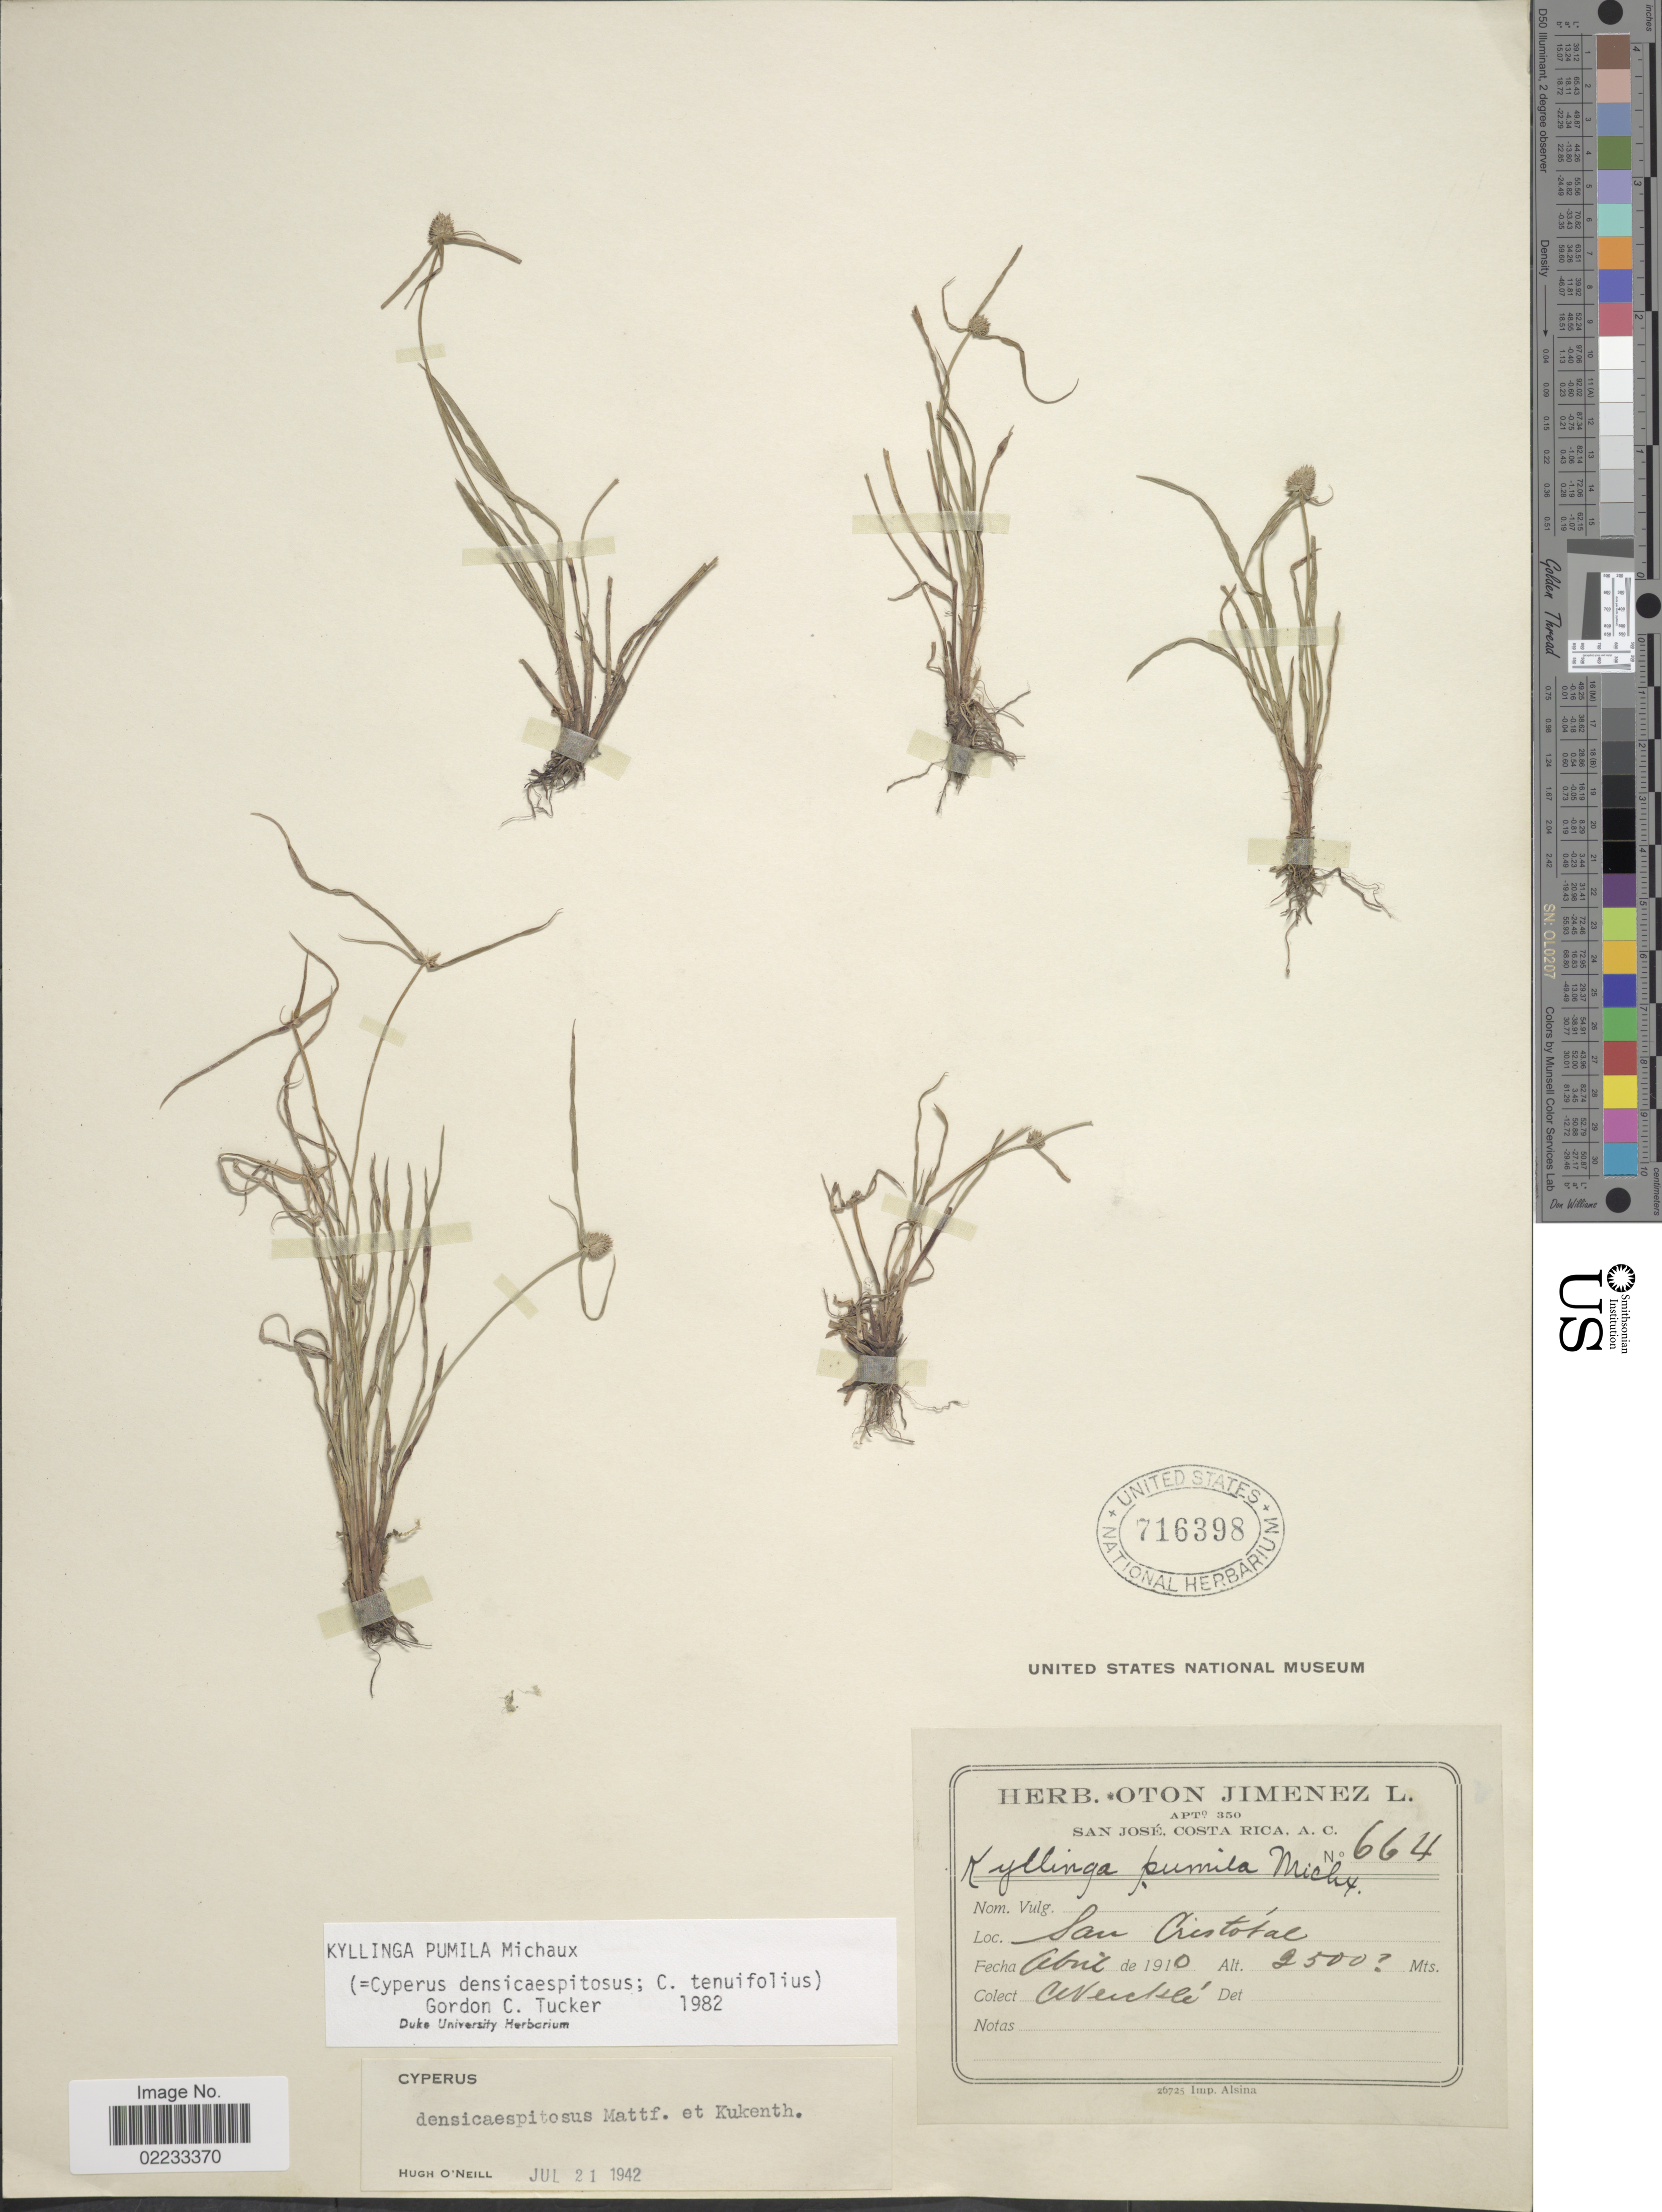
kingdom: Plantae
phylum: Tracheophyta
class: Liliopsida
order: Poales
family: Cyperaceae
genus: Cyperus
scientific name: Cyperus hortensis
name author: (Salzm. ex Steud.) Dorr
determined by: Strong, Mark T., (BOT), Smithsonian Institution - National Museum of Natural History (UNITED STATES)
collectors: C. Wercklé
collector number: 664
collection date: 1910-04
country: Costa Rica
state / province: Cartago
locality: San Cristobal.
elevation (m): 2500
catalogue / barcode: US 716398